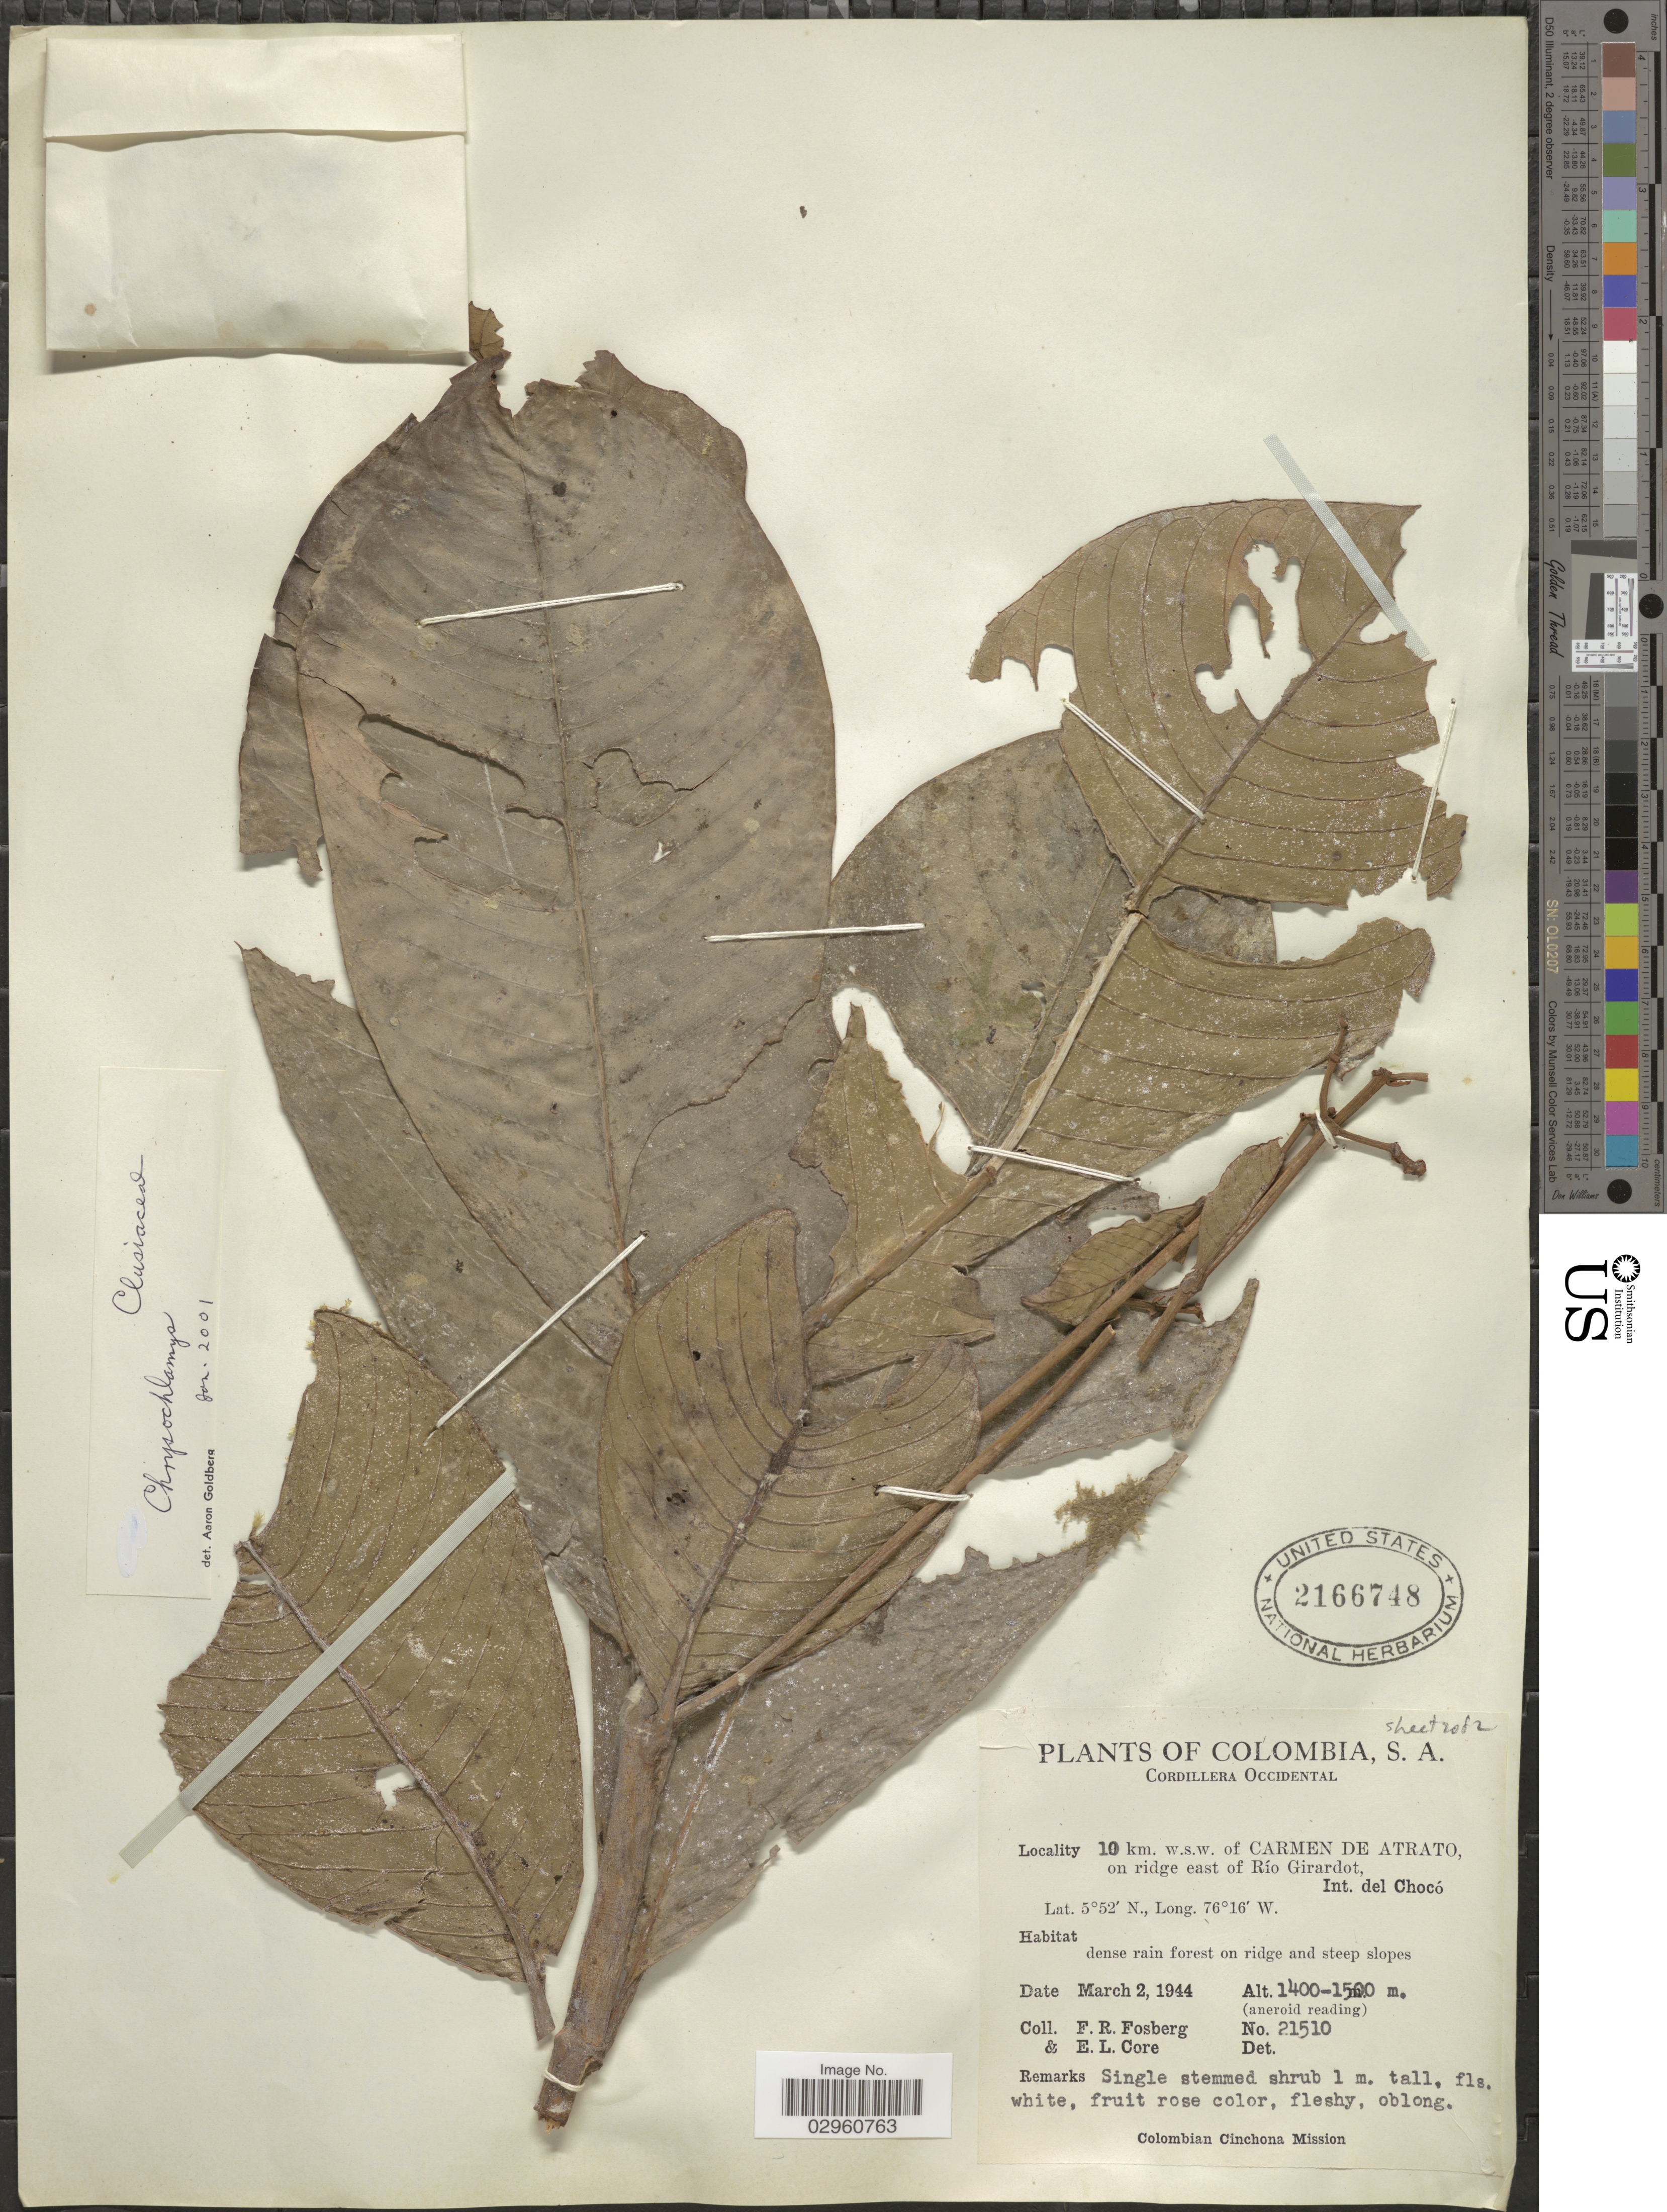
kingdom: Plantae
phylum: Tracheophyta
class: Magnoliopsida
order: Malpighiales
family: Clusiaceae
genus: Chrysochlamys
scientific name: Chrysochlamys sp.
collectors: F. R. Fosberg & E. Core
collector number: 21510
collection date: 1944-03-02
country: Colombia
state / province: Chocó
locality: Cordillera Occidental. 10 km. w.s.w. of Carmen de Atrato, on ridge east of Río Girardot, Int. del Chocó.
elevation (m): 1400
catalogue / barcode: US 2166748